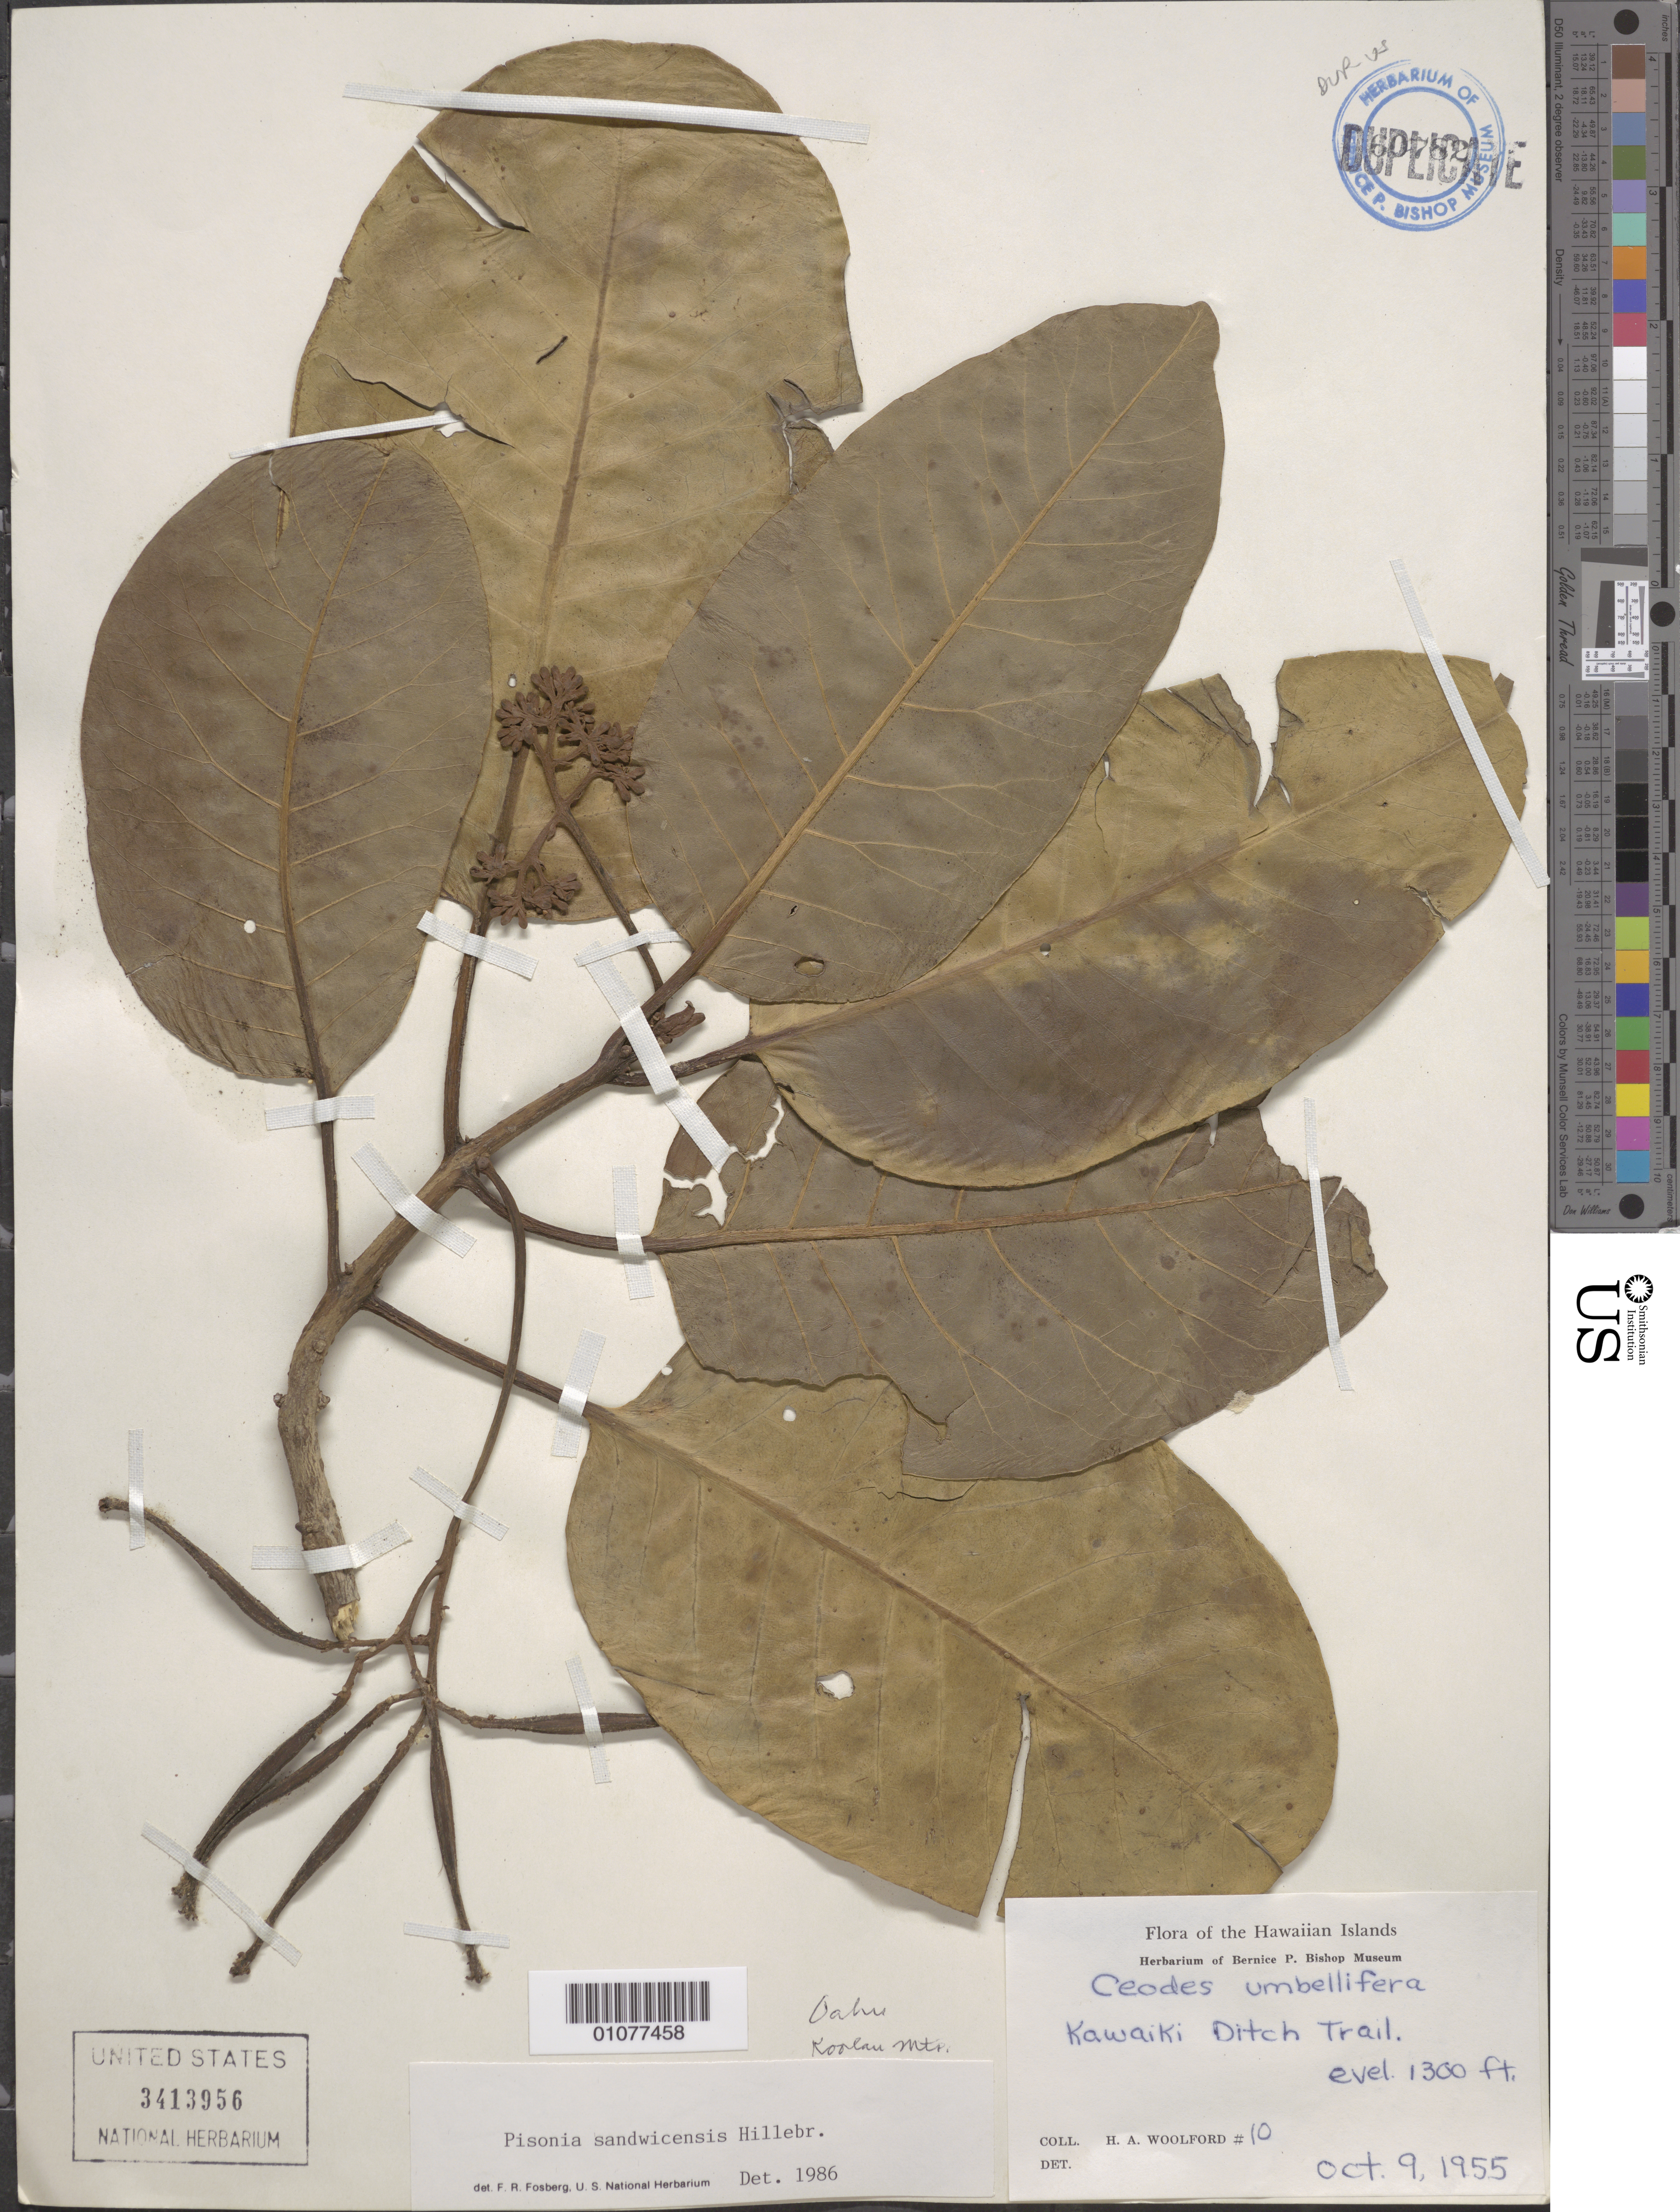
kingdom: Plantae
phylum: Tracheophyta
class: Magnoliopsida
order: Caryophyllales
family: Nyctaginaceae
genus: Rockia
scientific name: Rockia sandwicensis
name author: (Hillebr.) Heimerl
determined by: Wagner, W. L., (BOT), Smithsonian Institution - National Museum of Natural History (UNITED STATES)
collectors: H. Woolford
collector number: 10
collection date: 1955-10-09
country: United States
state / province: Hawaii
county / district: Honolulu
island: Oahu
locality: Koolau Mts., Kawaiki Ditch Trail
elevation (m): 396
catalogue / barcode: US 3413956